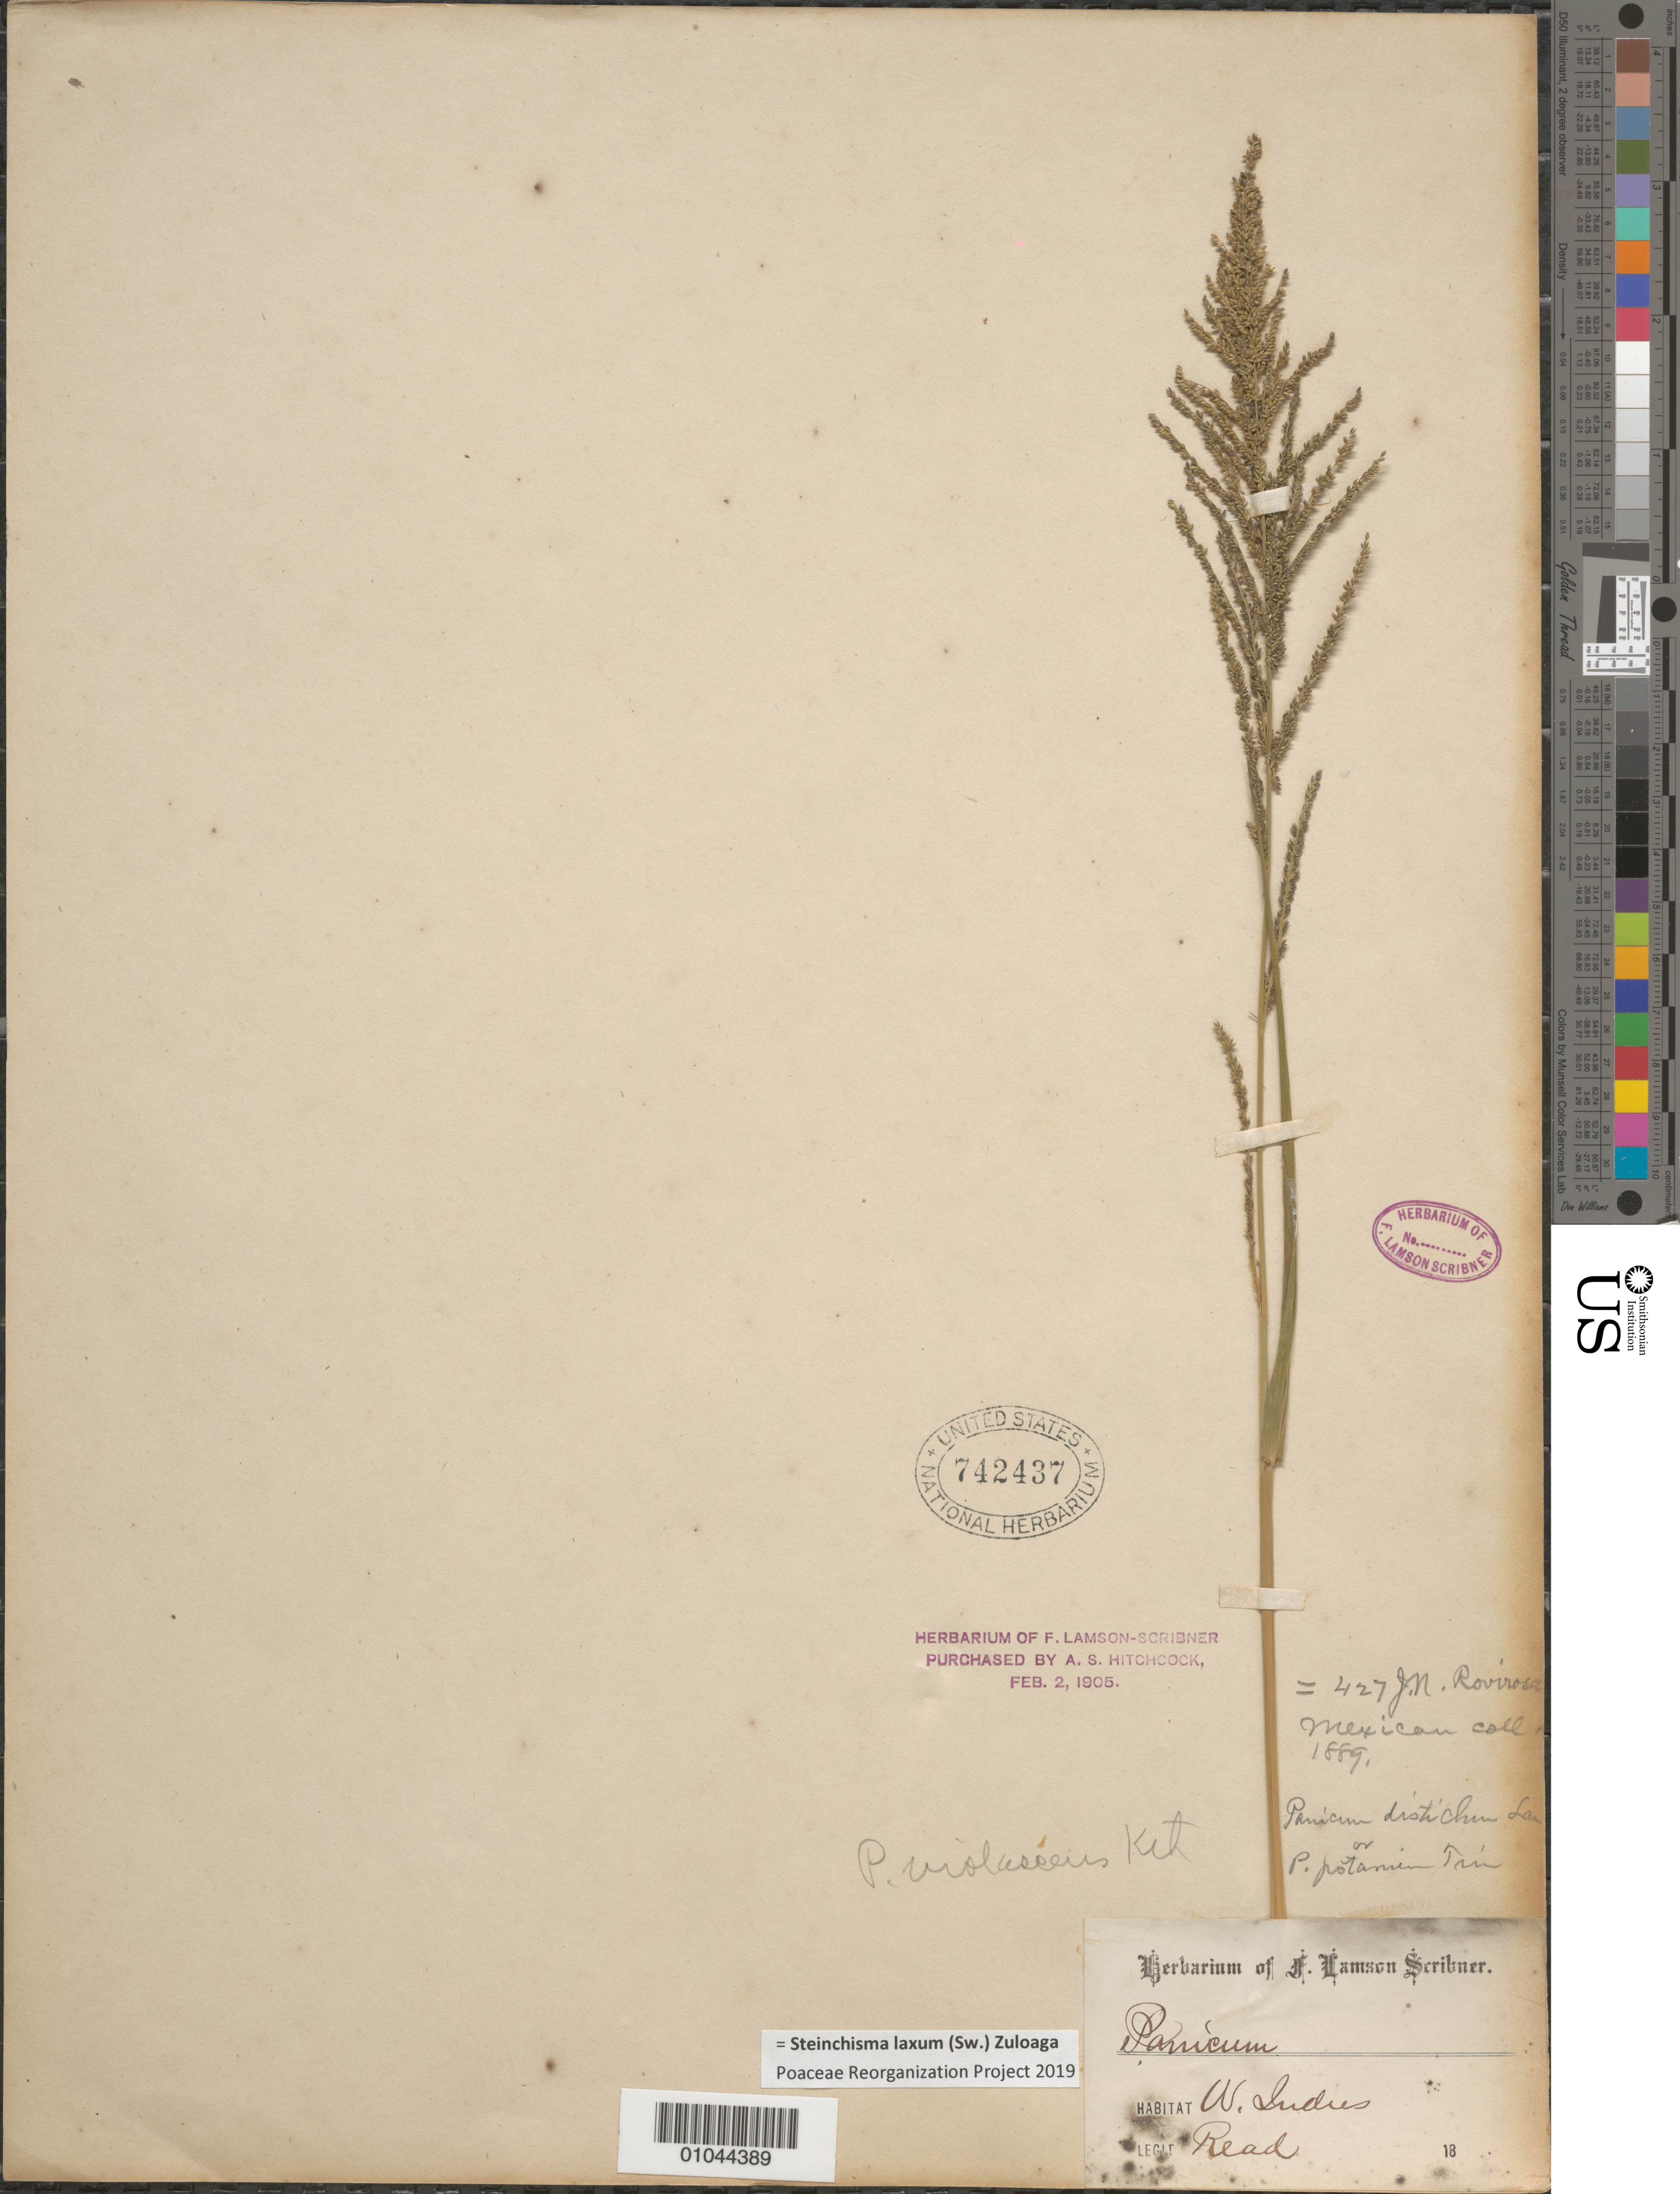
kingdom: Plantae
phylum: Tracheophyta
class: Liliopsida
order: Poales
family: Poaceae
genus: Panicum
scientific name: Panicum laxum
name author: Sw.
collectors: J. Reed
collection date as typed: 01 Jan 1800 to 31 Dec 1899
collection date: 1800-01-01/1899-12-31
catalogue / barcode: US 742437